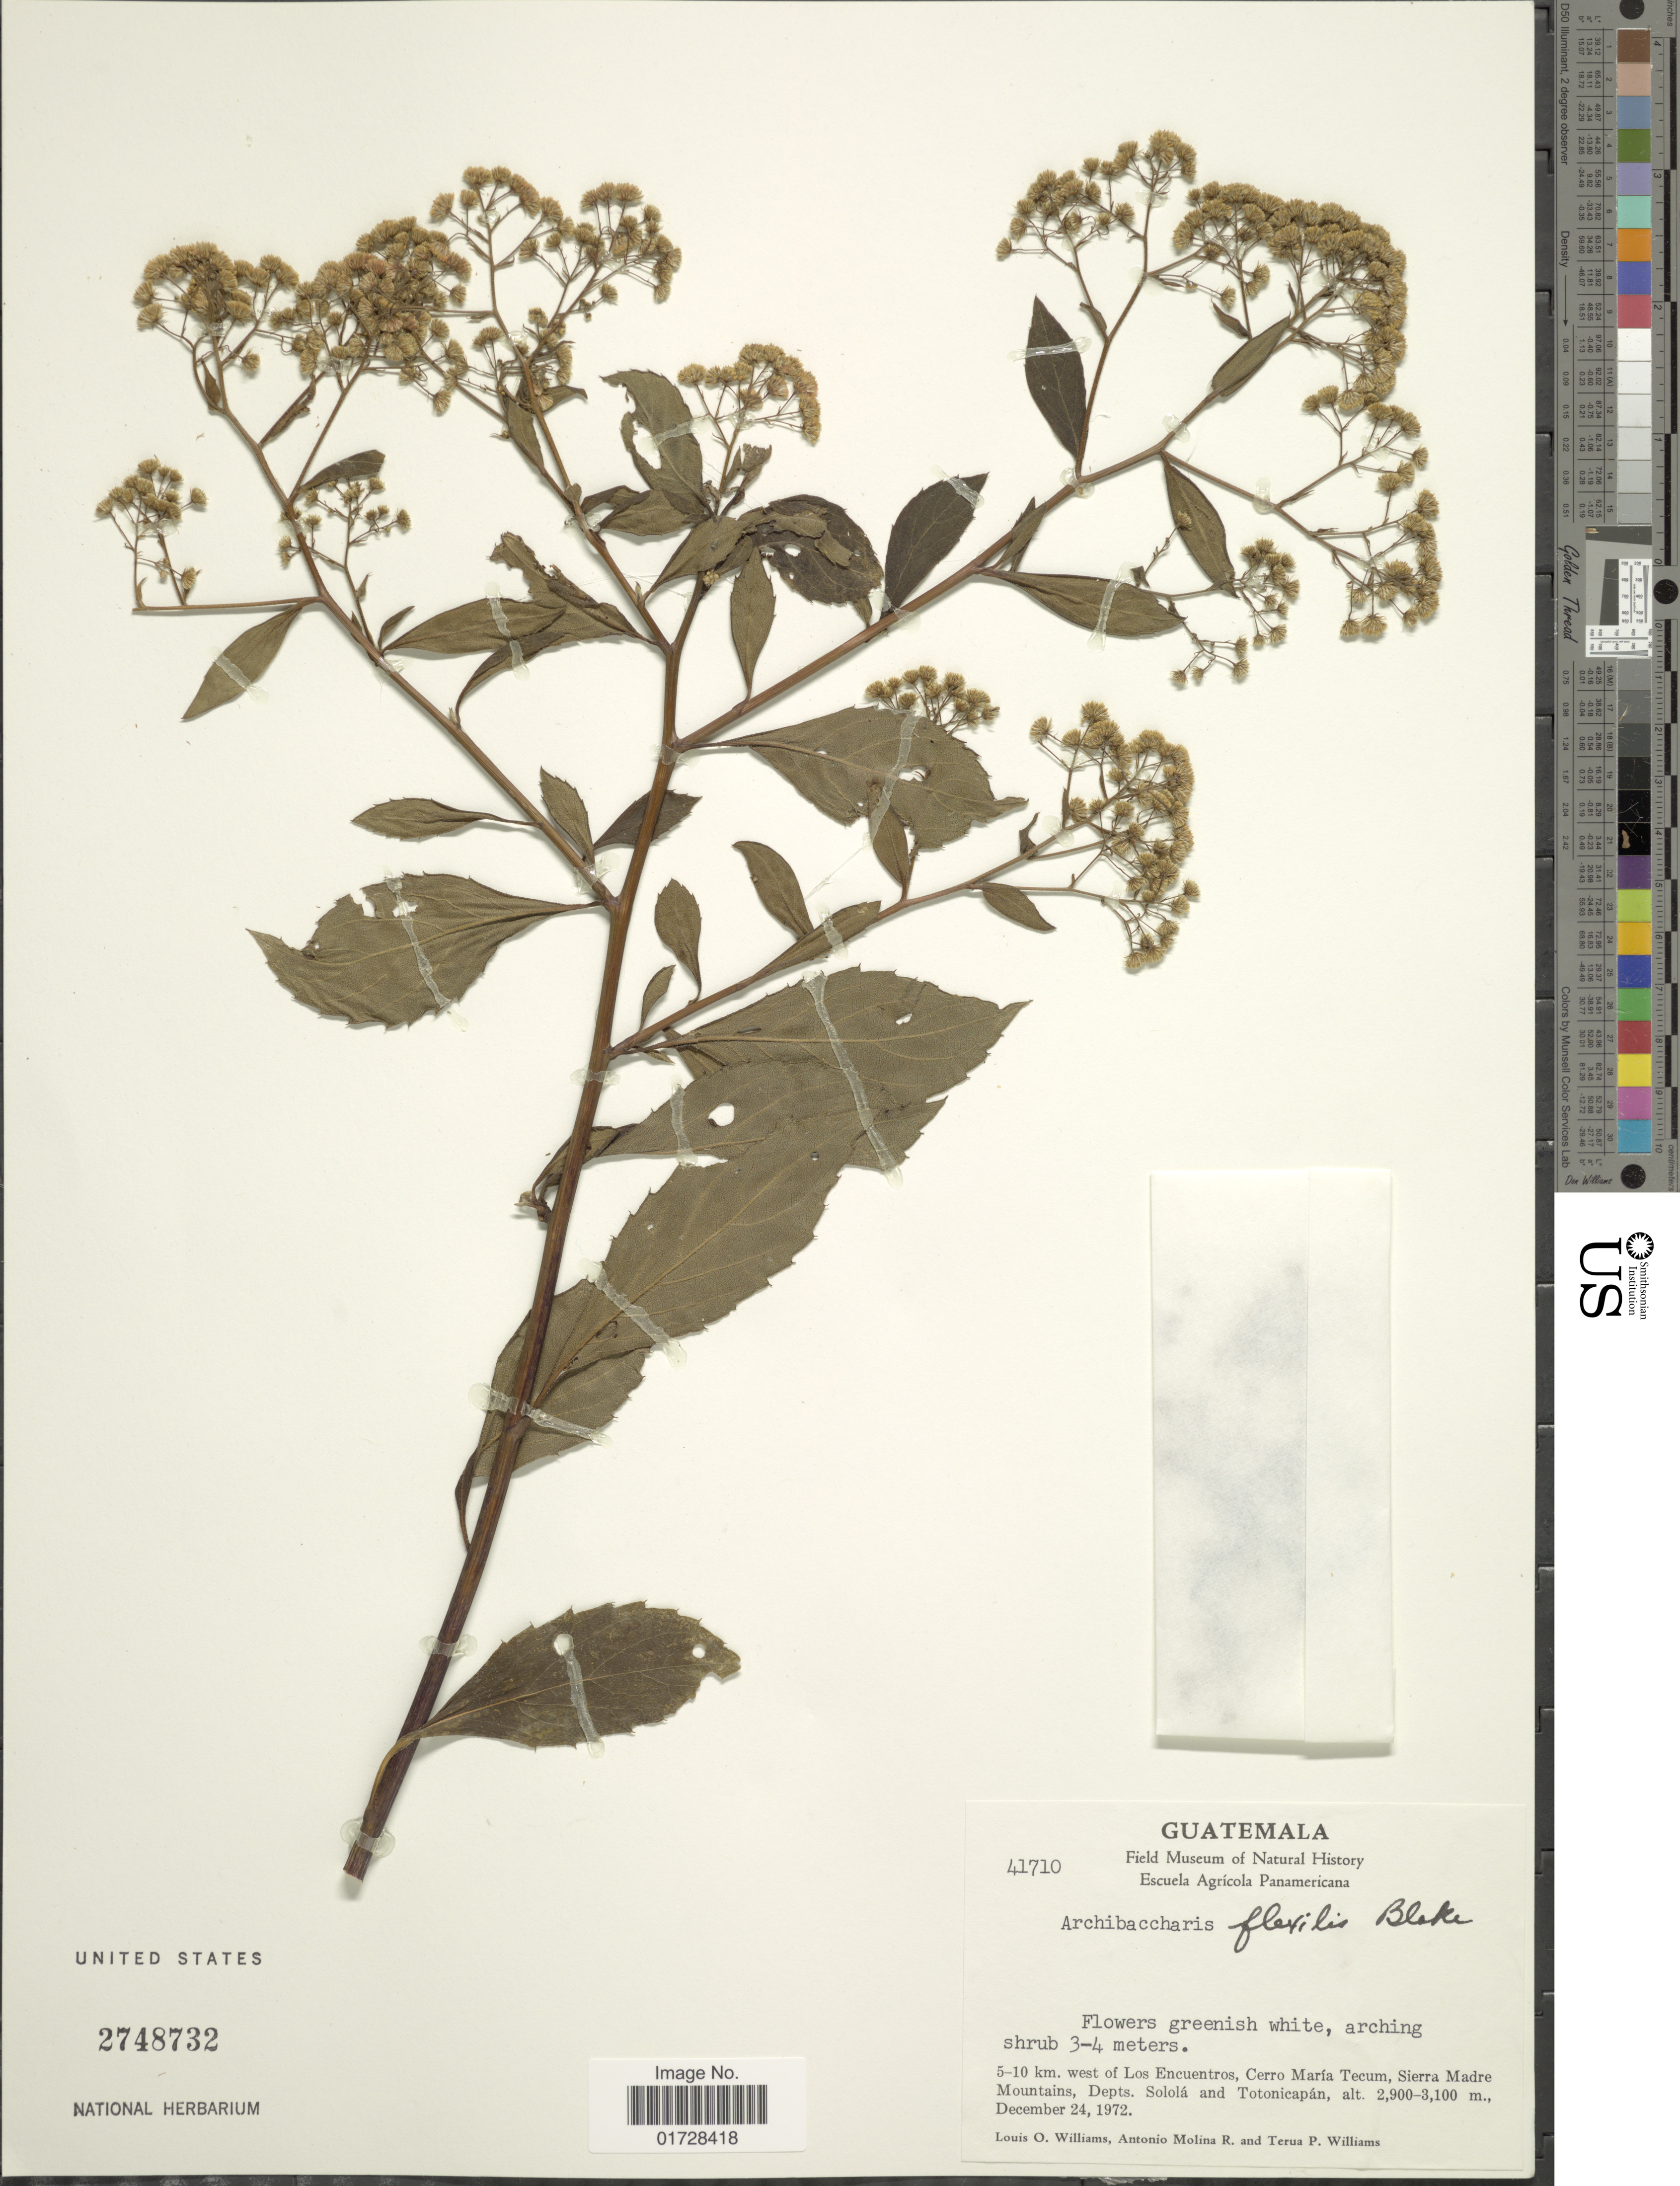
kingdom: Plantae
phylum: Tracheophyta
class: Magnoliopsida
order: Asterales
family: Asteraceae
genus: Archibaccharis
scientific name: Archibaccharis asperifolia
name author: (Benth.) S.F. Blake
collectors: L. O. Williams, A. Molina R. & T. P. Williams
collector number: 41710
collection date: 1972-12-24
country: Guatemala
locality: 5-10 km west of Los Encuentros, Cerro Maria Tecum, Sierra Madre Mountains, Depts. Solola and Totonicapan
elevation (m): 2900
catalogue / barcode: US 2748732